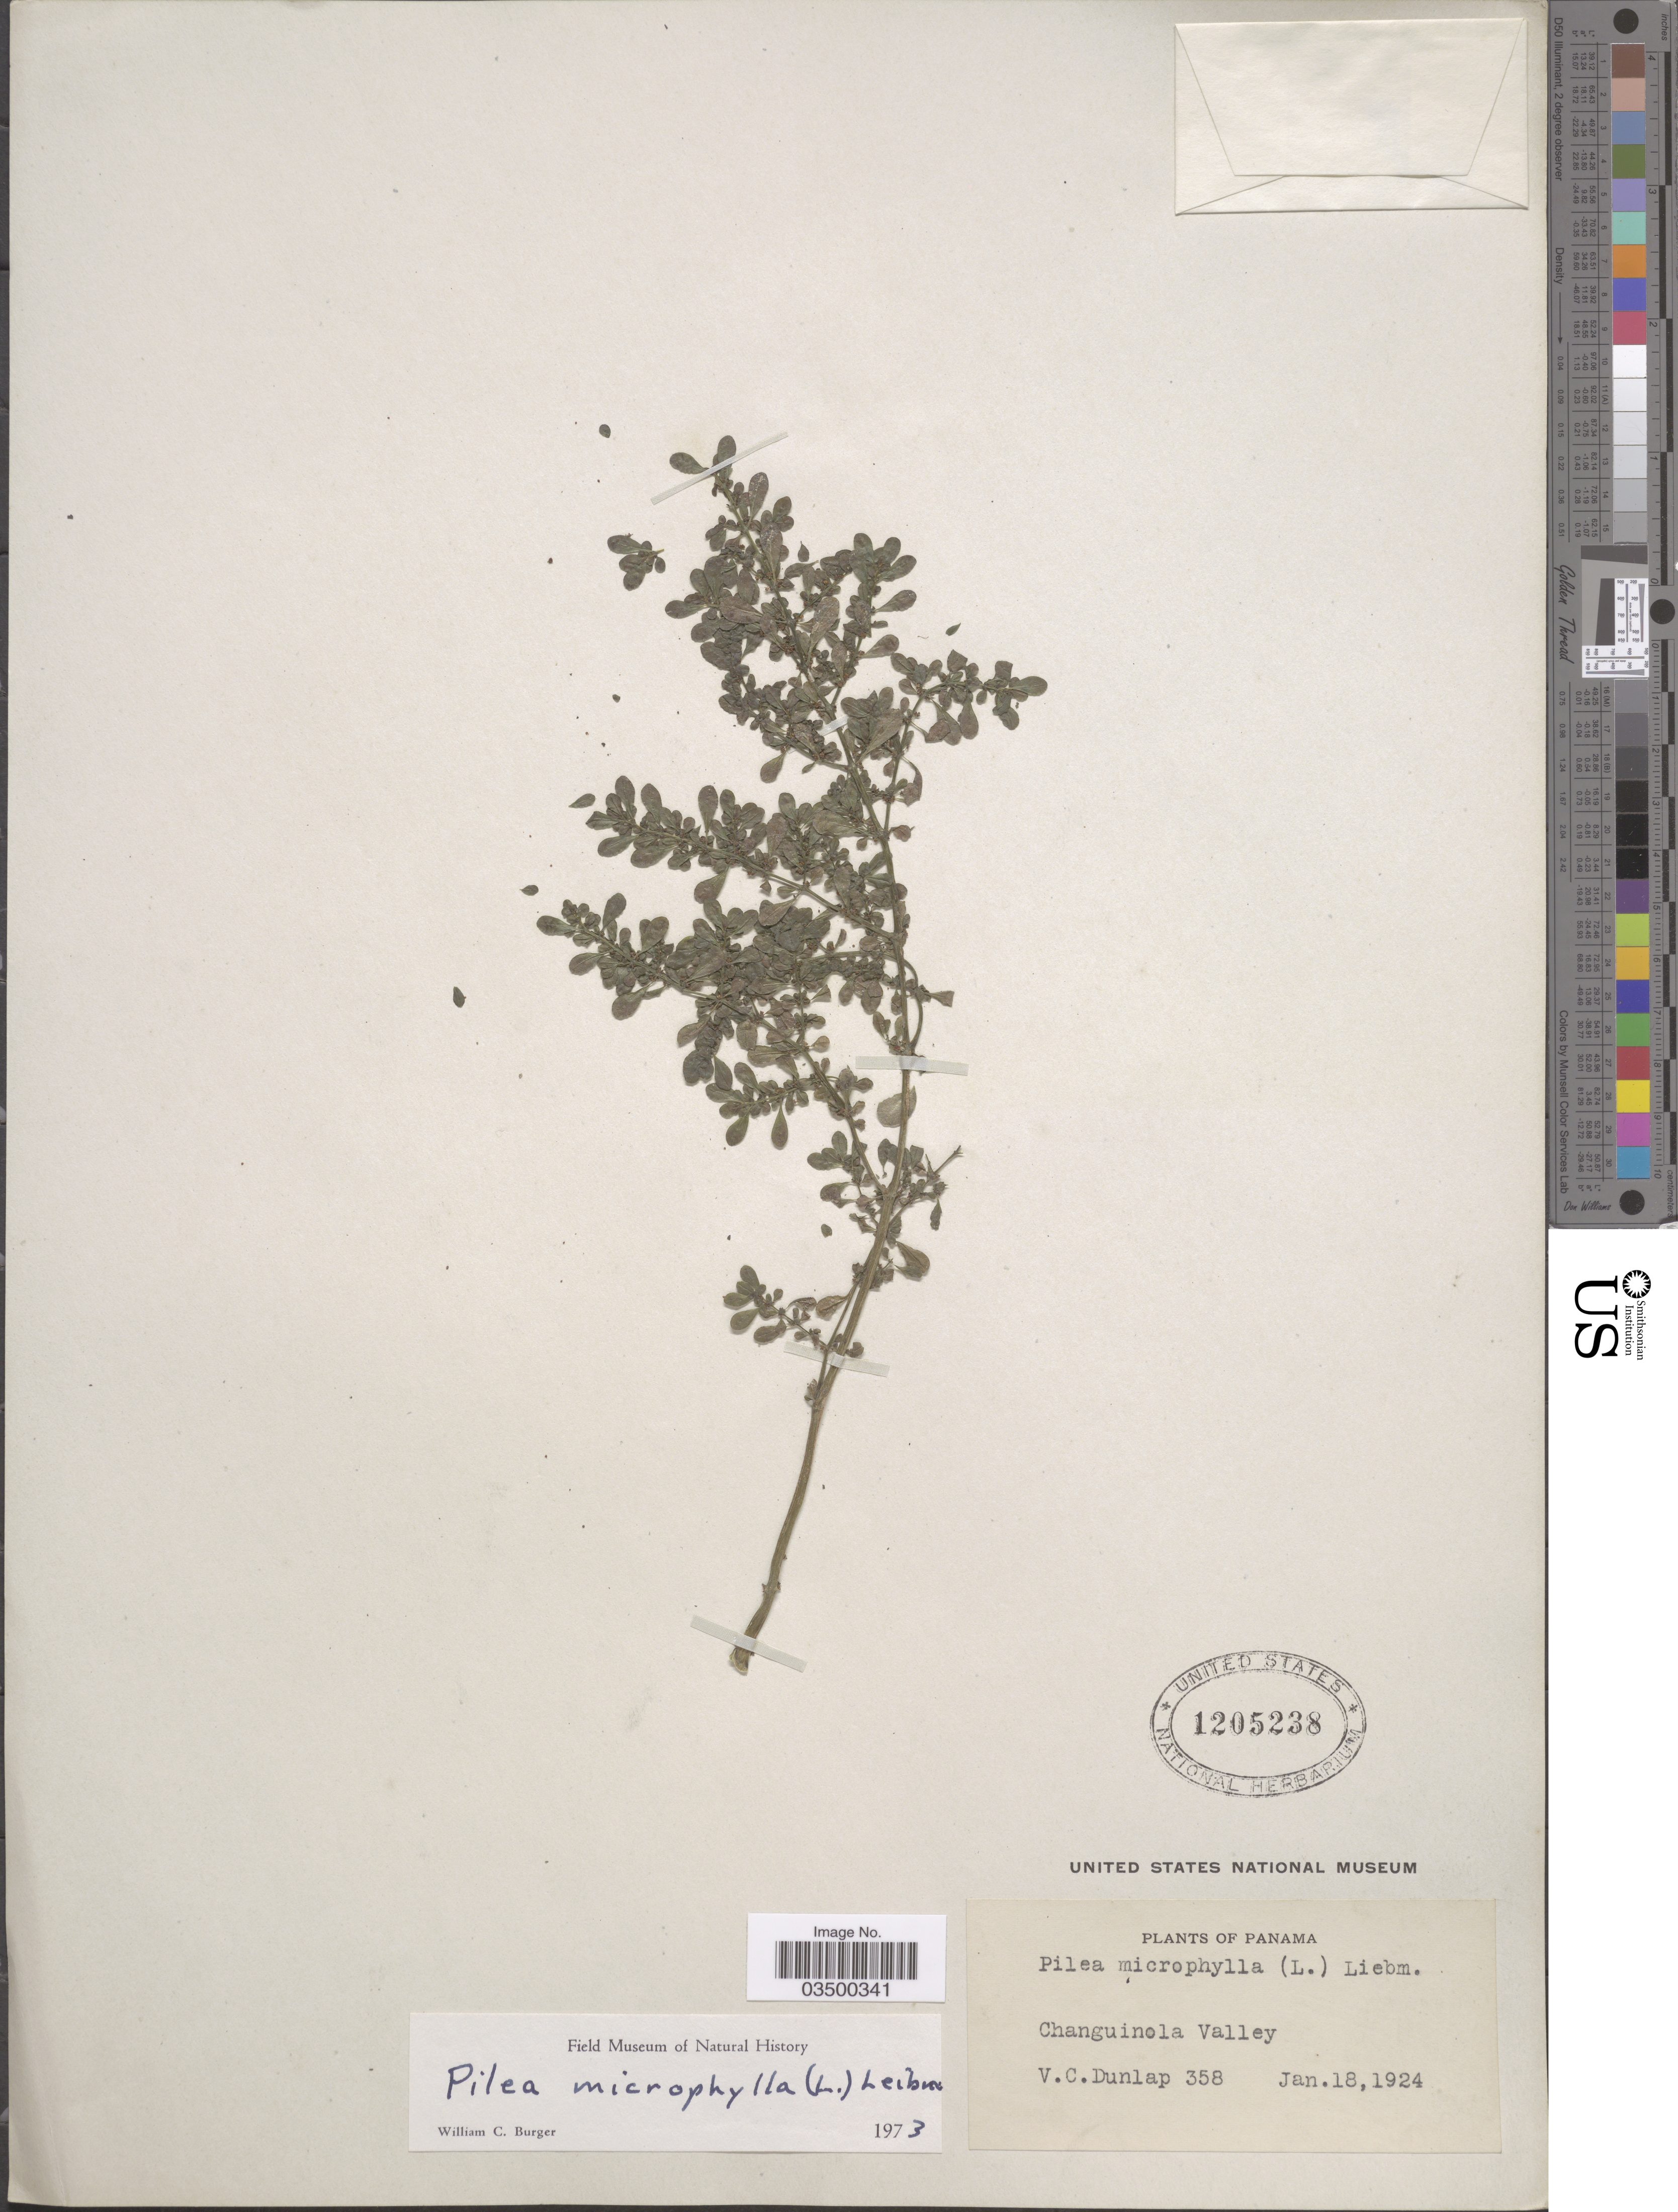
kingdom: Plantae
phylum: Tracheophyta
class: Magnoliopsida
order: Rosales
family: Urticaceae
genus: Pilea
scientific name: Pilea microphylla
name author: (L.) Liebm.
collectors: V. C. Dunlap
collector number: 358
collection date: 1924-01-18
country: Panama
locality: Changuinola Valley.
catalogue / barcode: US 1205238